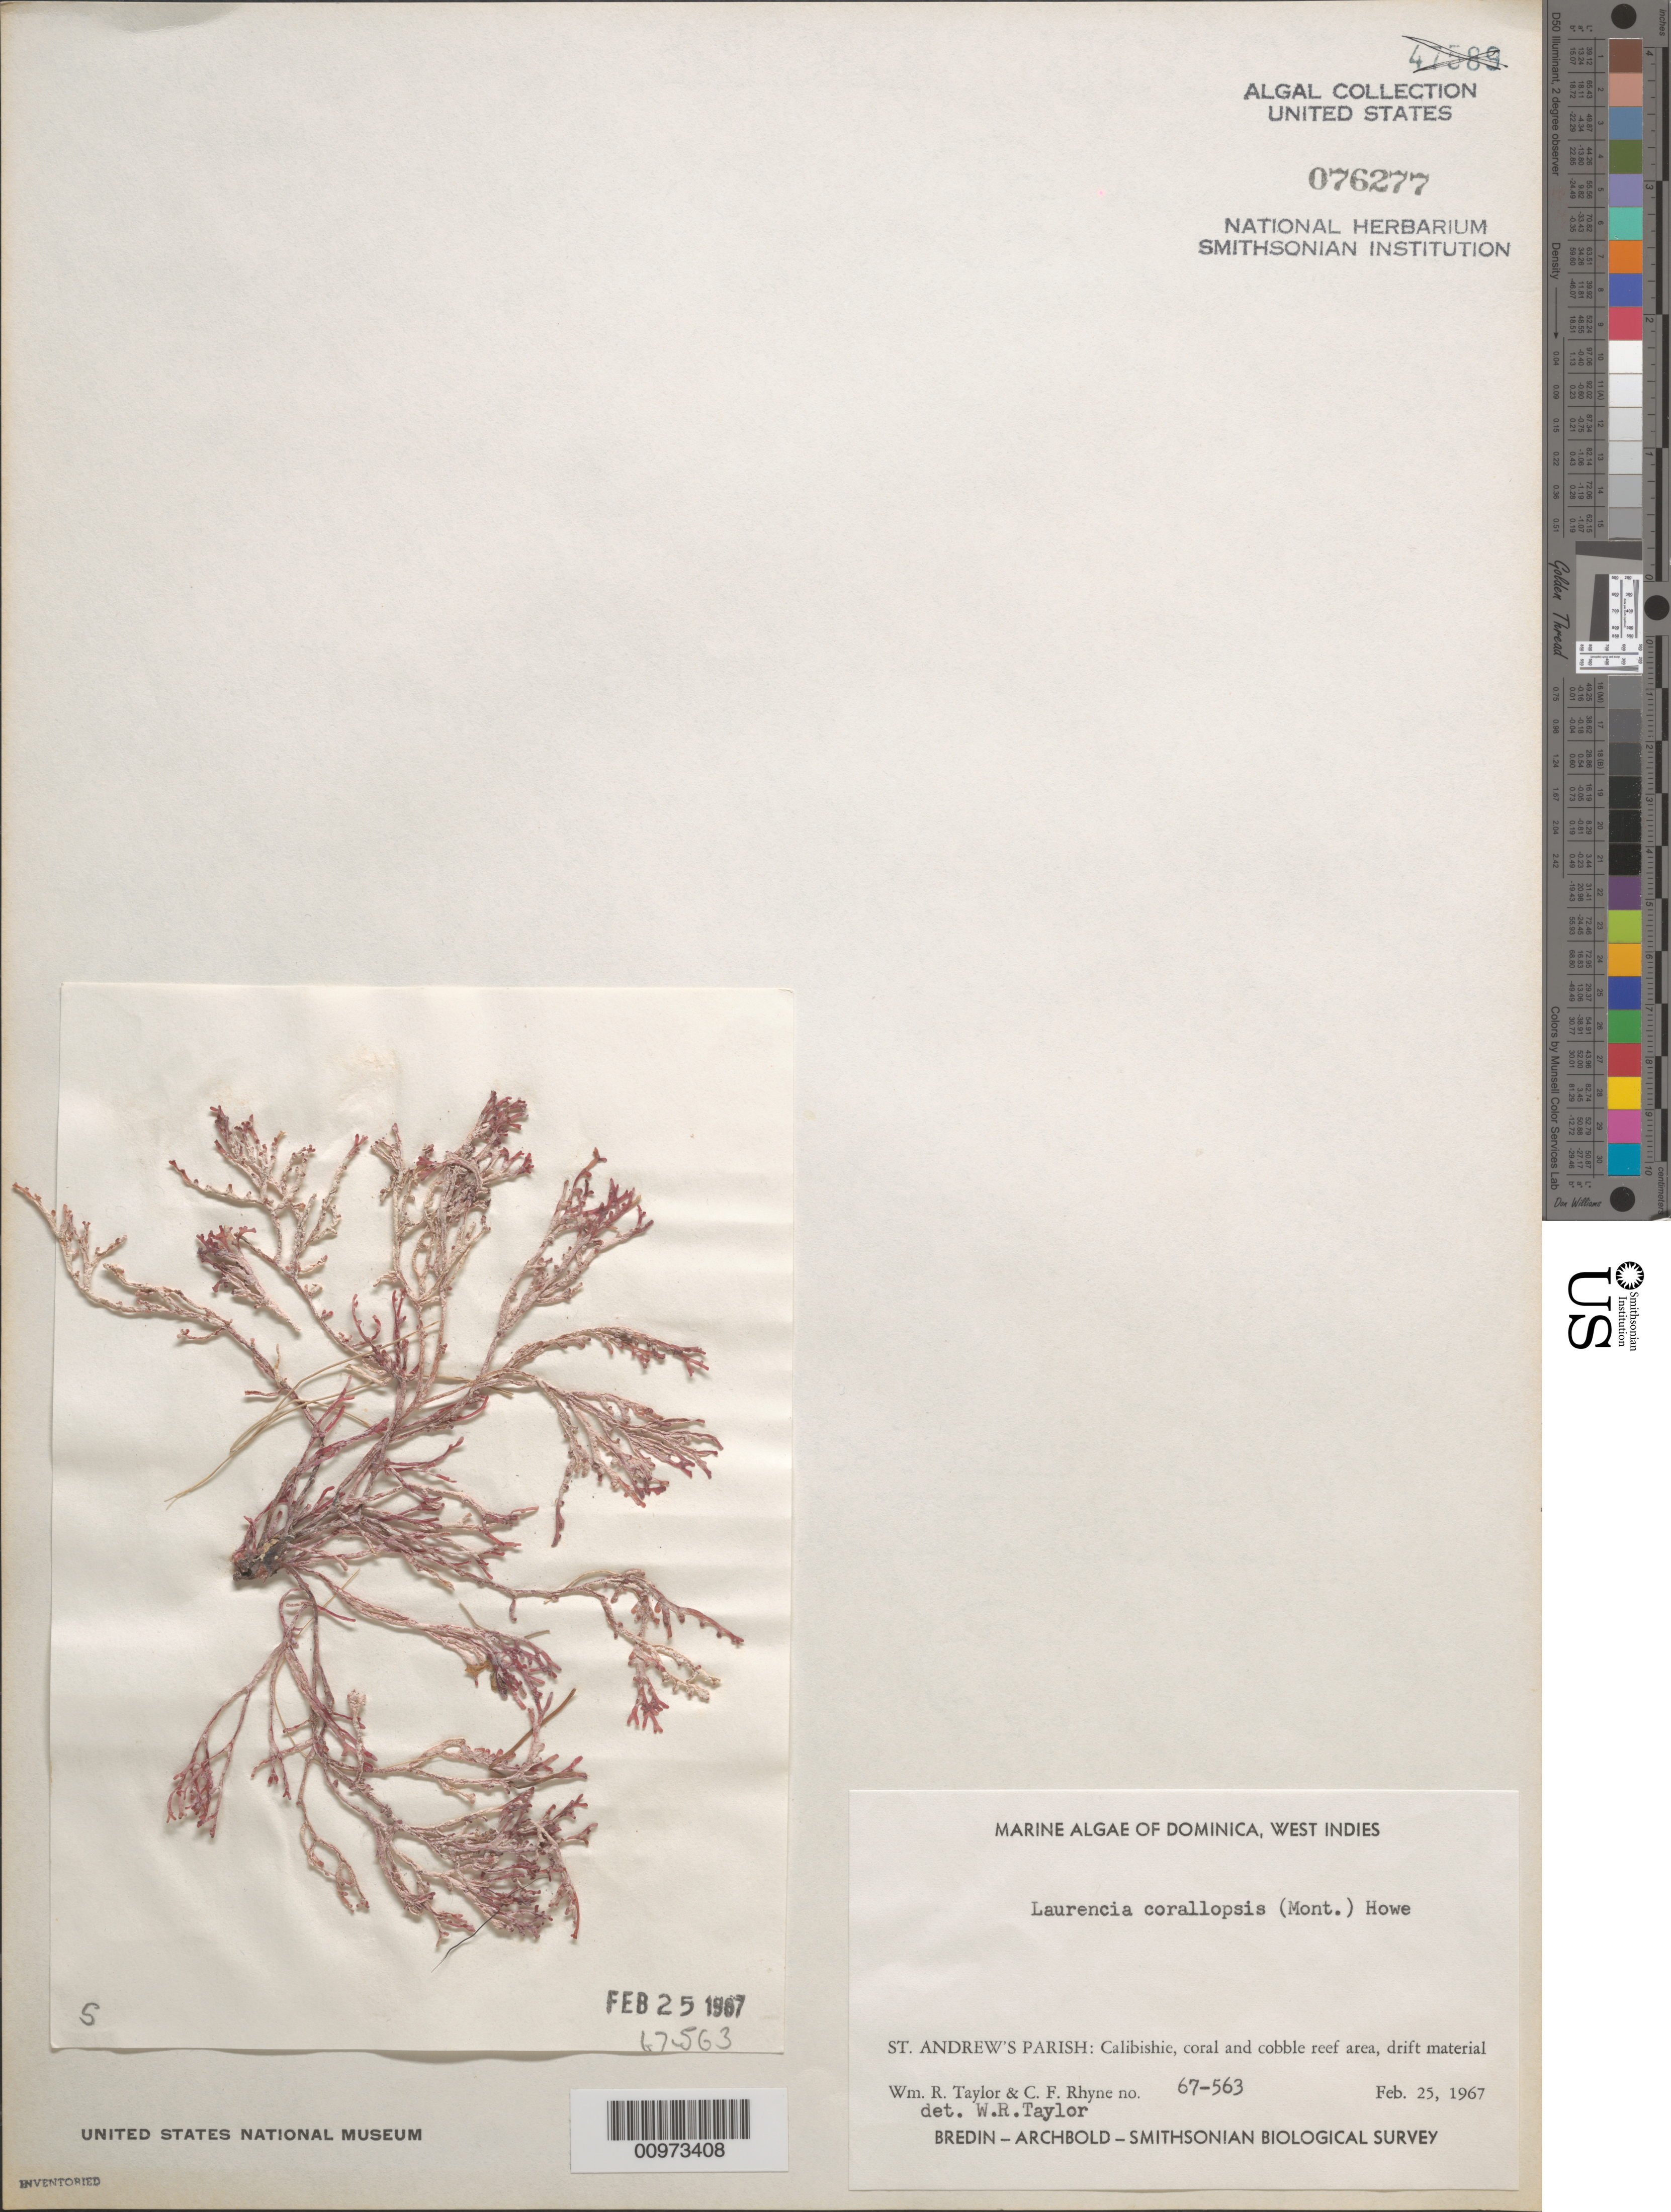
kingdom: Plantae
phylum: Rhodophyta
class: Florideophyceae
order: Ceramiales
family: Rhodomelaceae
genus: Palisada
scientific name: Palisada corallopsis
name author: (Montagne) Sentíes et al.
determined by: Algae name updating Project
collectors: W. R. Taylor & C. Rhyne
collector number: WRT 67-563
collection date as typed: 25 Feb 1967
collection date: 1967-02-25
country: Dominica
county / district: St. Andrew's Parish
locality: Calibishie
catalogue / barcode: US 76277